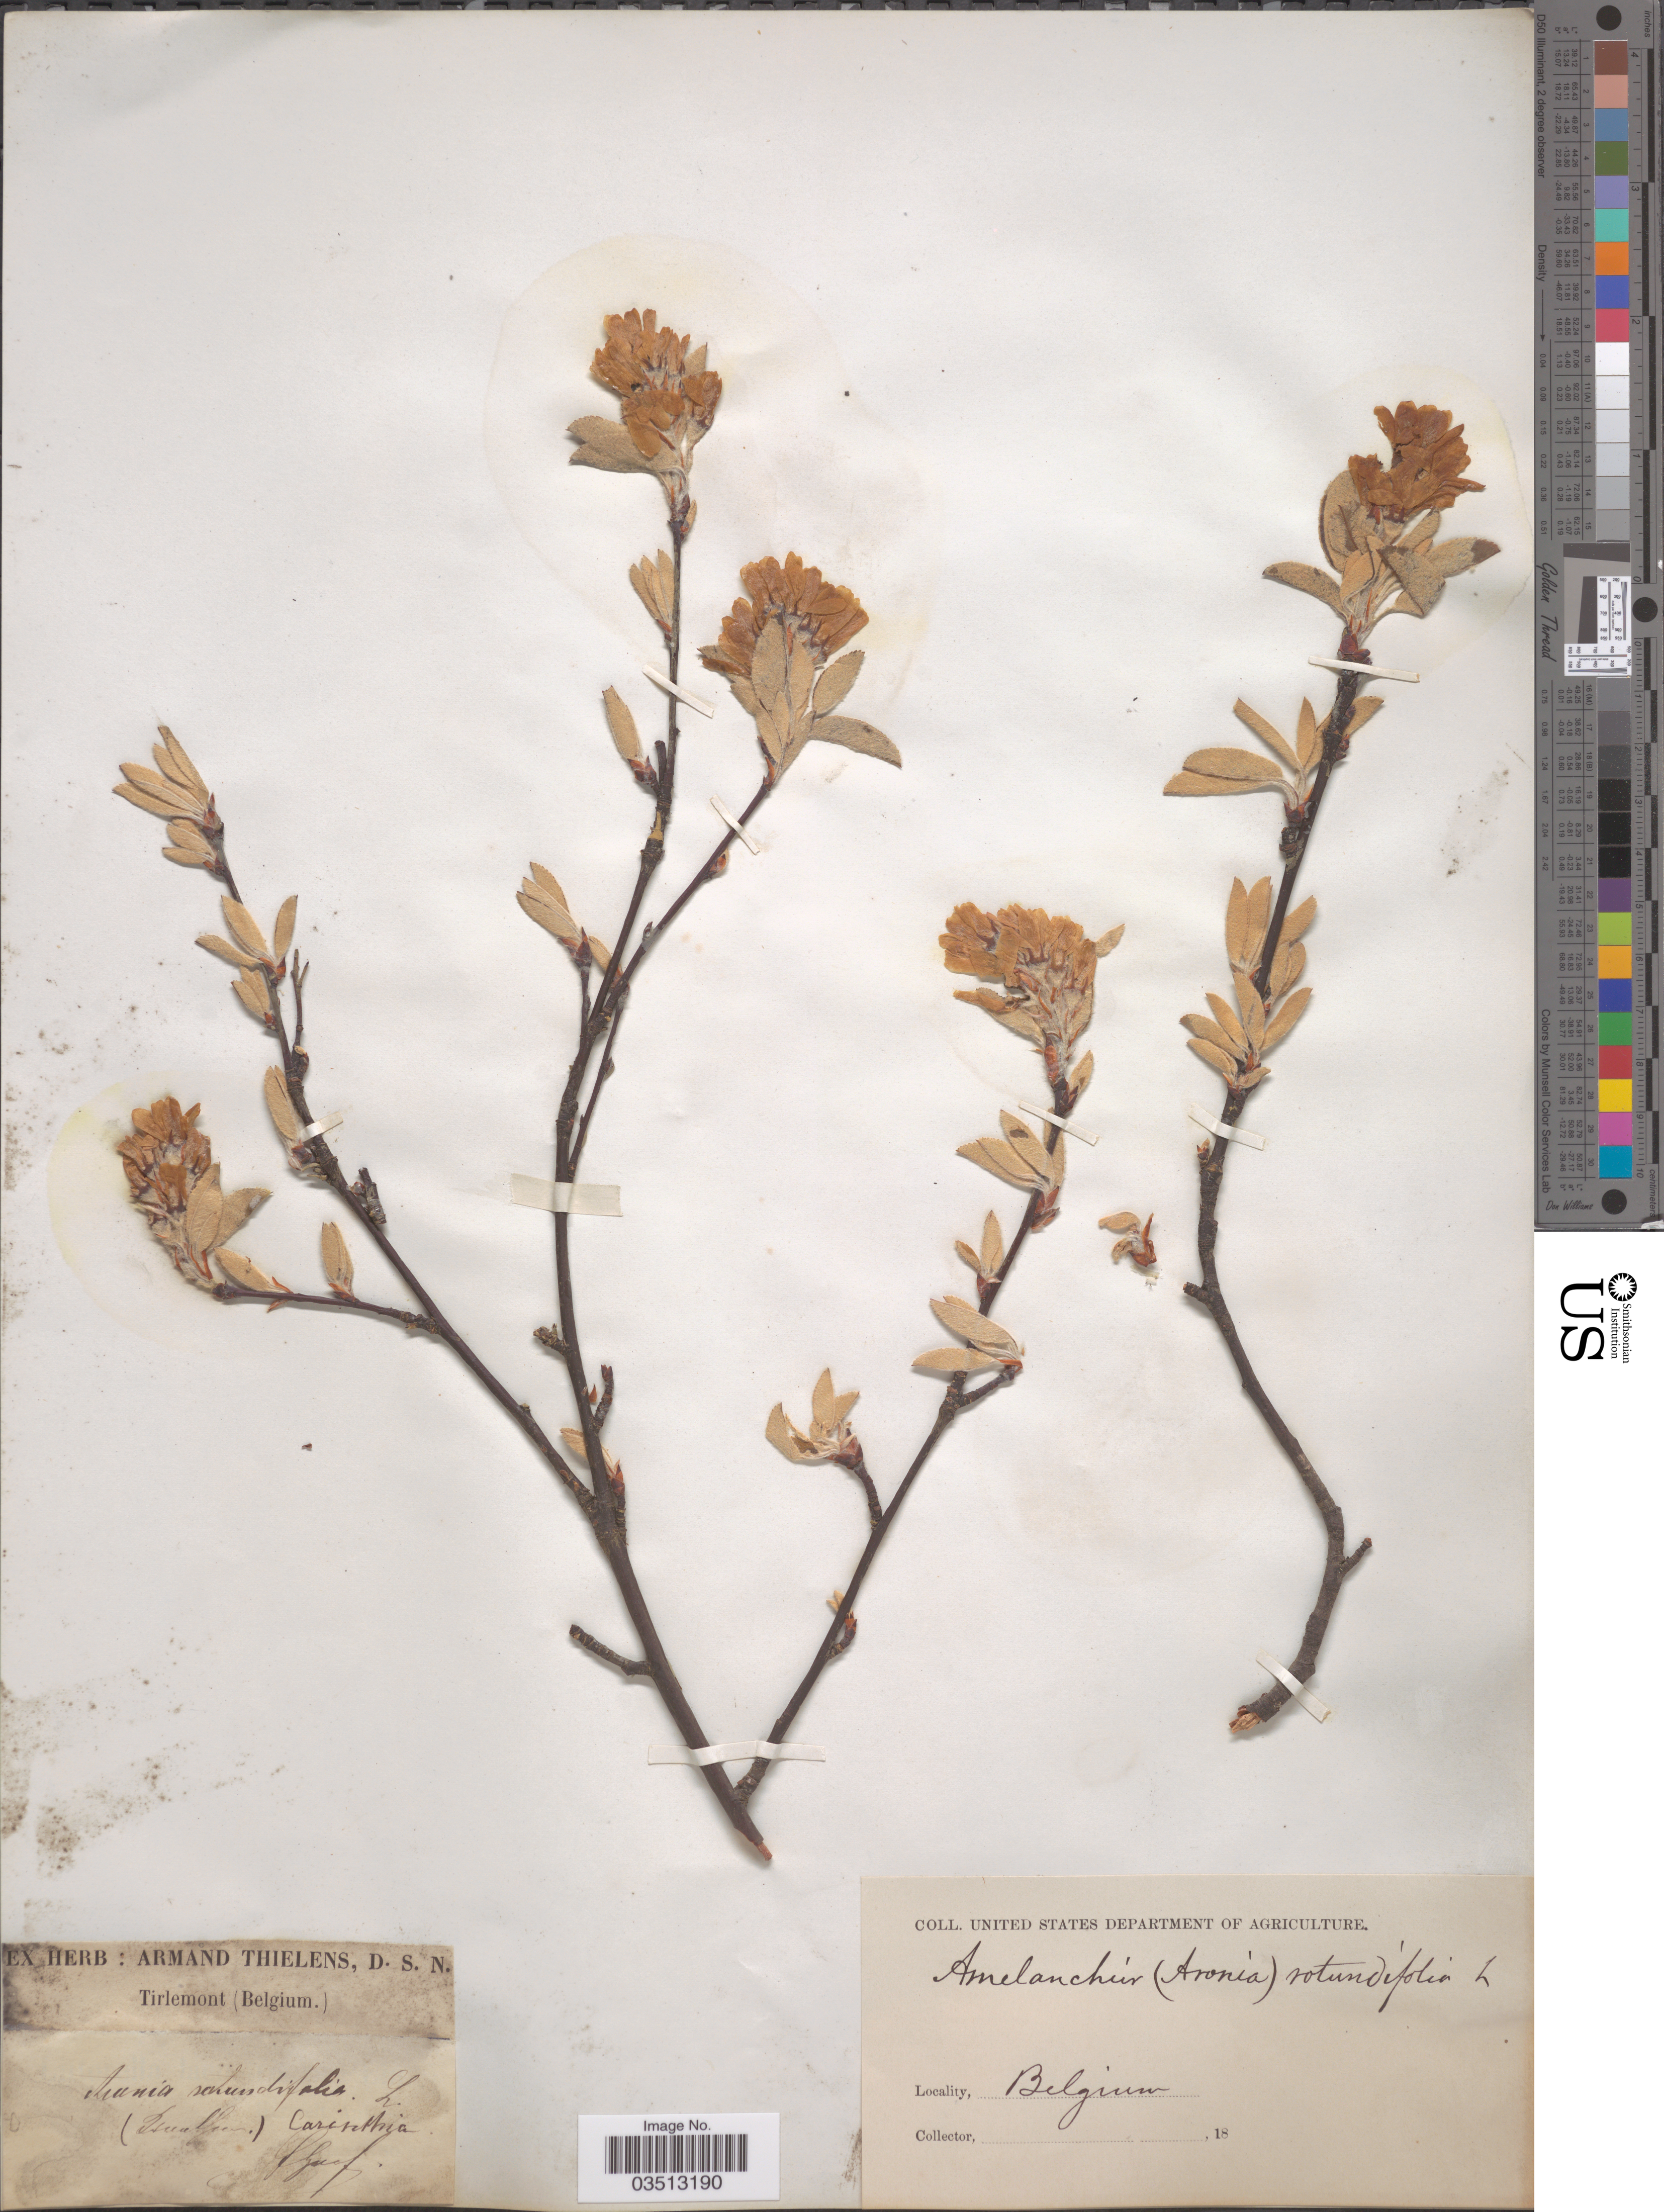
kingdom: Plantae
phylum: Tracheophyta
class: Magnoliopsida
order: Rosales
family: Rosaceae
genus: Amelanchier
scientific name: Amelanchier rotundifolia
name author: Dum. Cours.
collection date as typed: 18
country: Belgium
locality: (Isunglen). Carinthia.